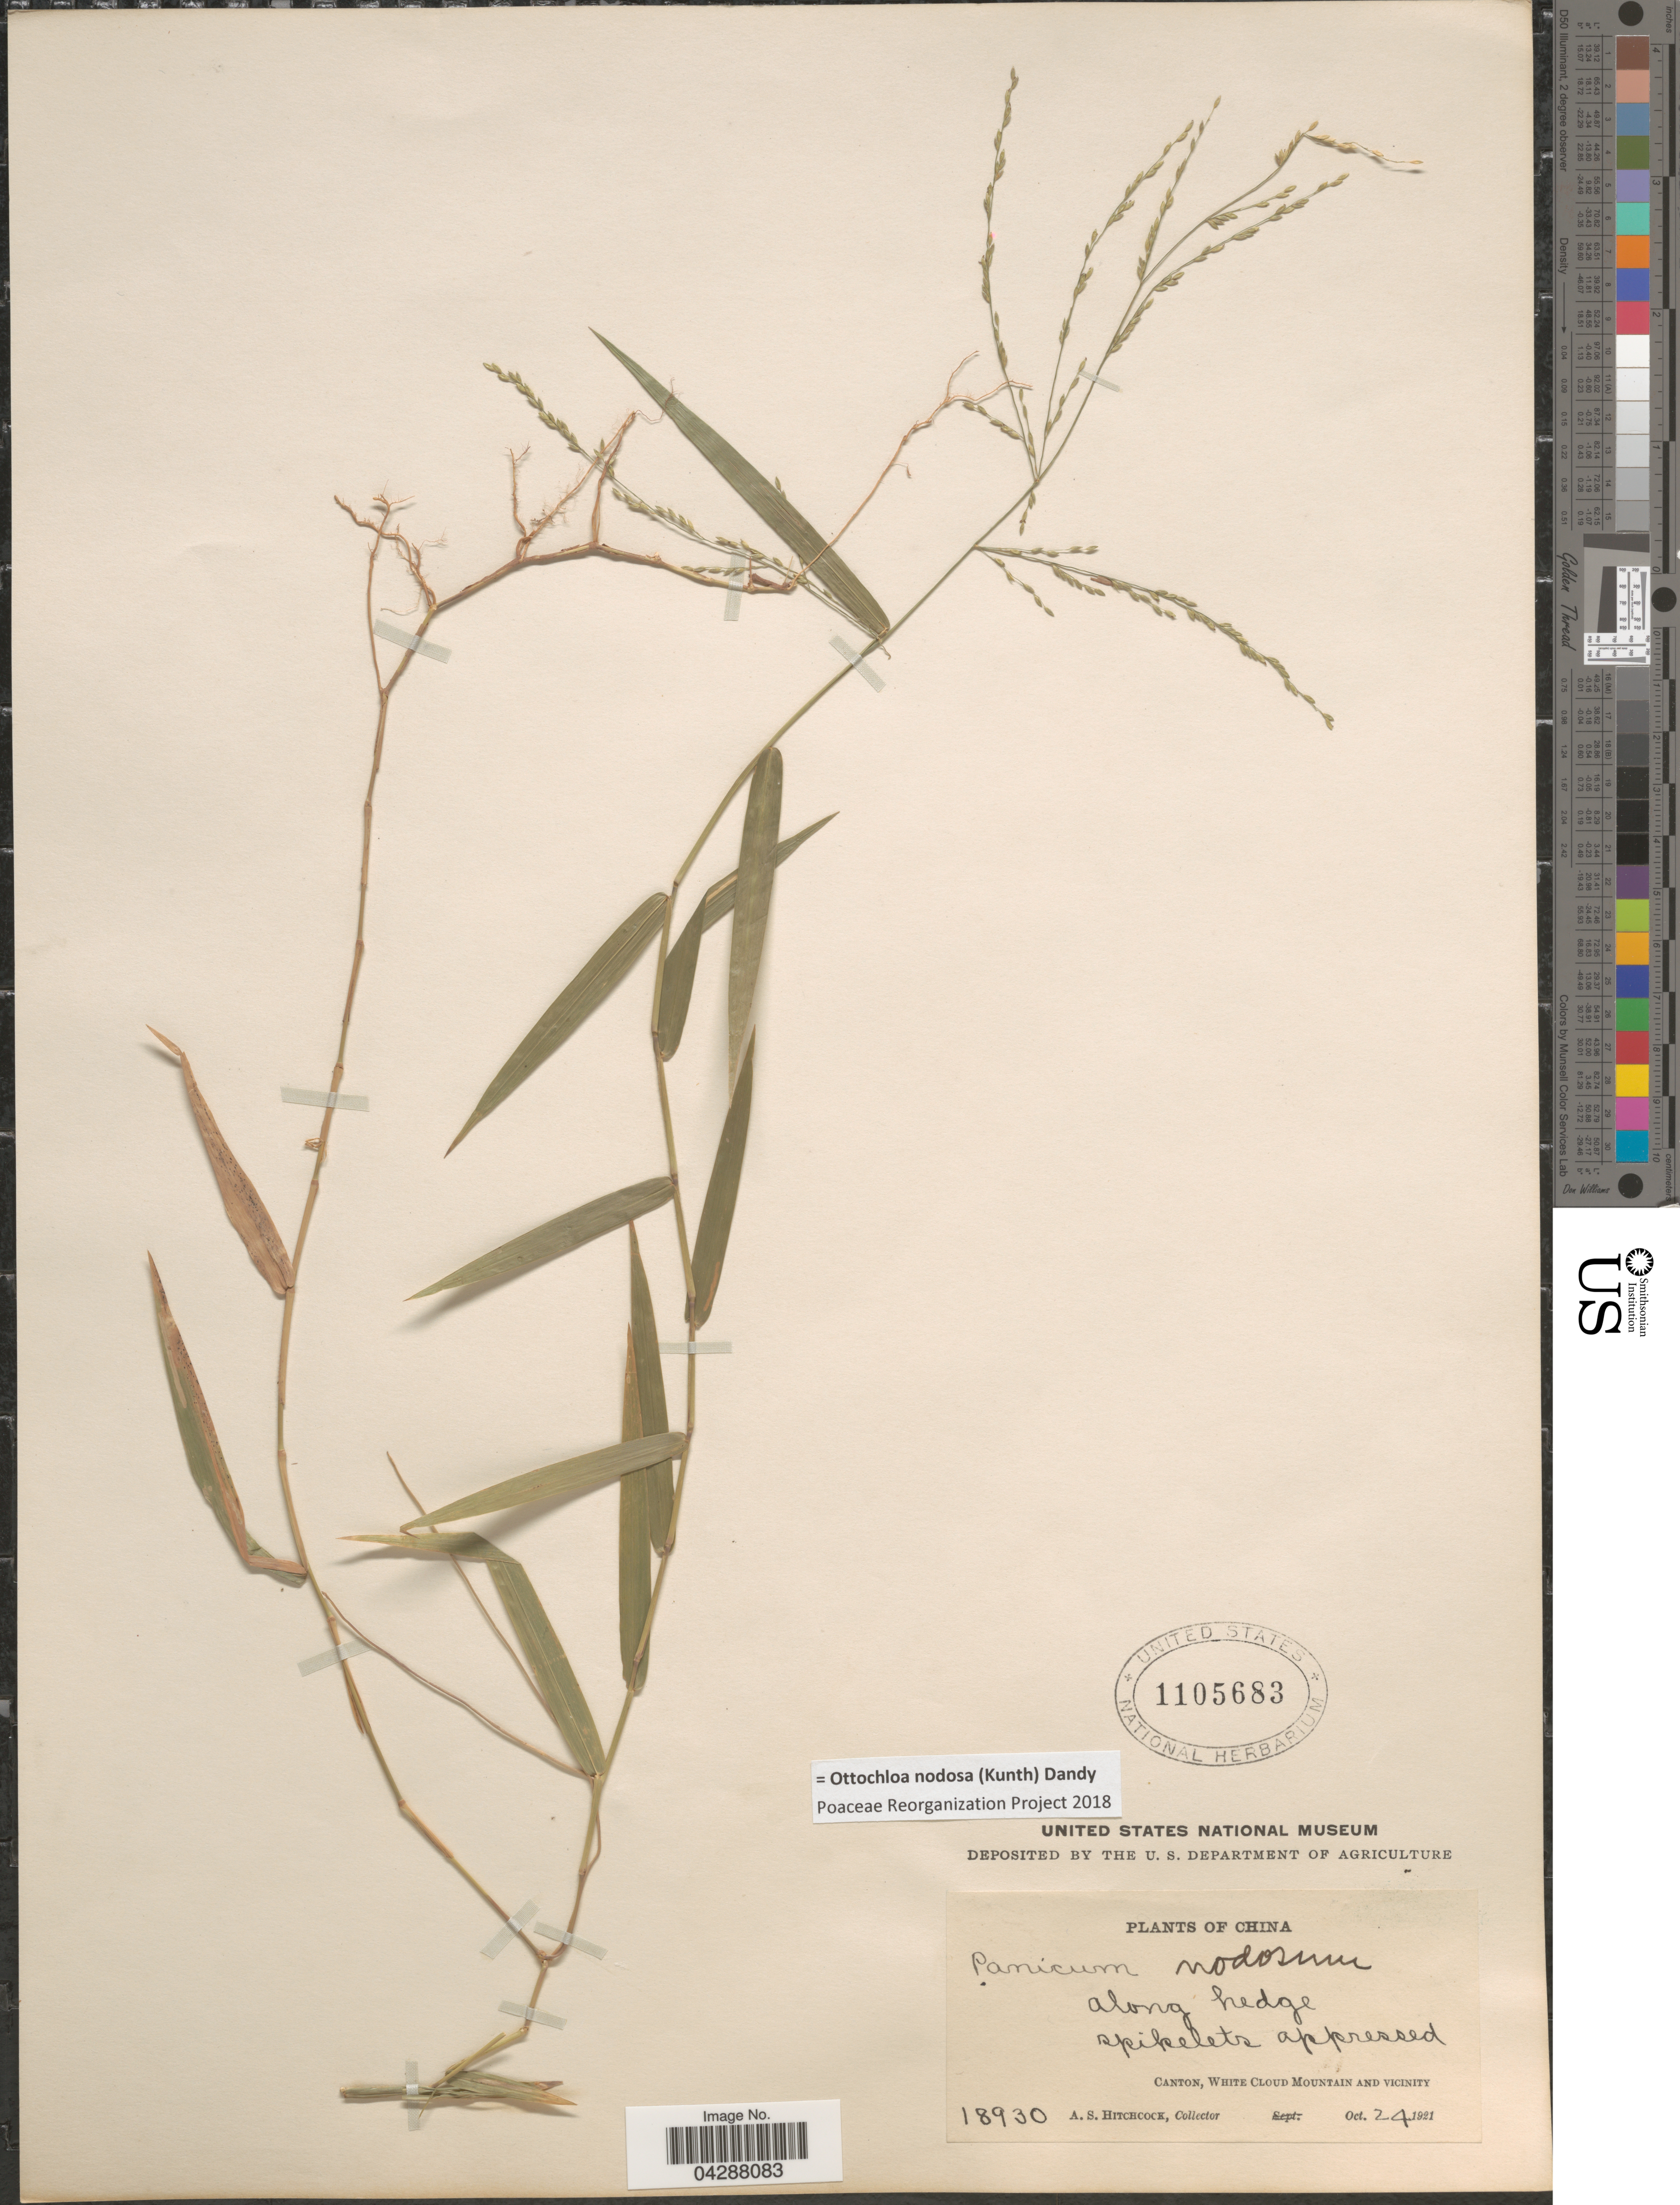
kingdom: Plantae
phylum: Tracheophyta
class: Liliopsida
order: Poales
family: Poaceae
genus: Ottochloa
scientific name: Ottochloa nodosa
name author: (Kunth) Dandy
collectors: A. S. Hitchcock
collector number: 18930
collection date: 1921-10-24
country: China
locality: Canton, White Cloud Mountain and vicinity.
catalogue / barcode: US 1105683